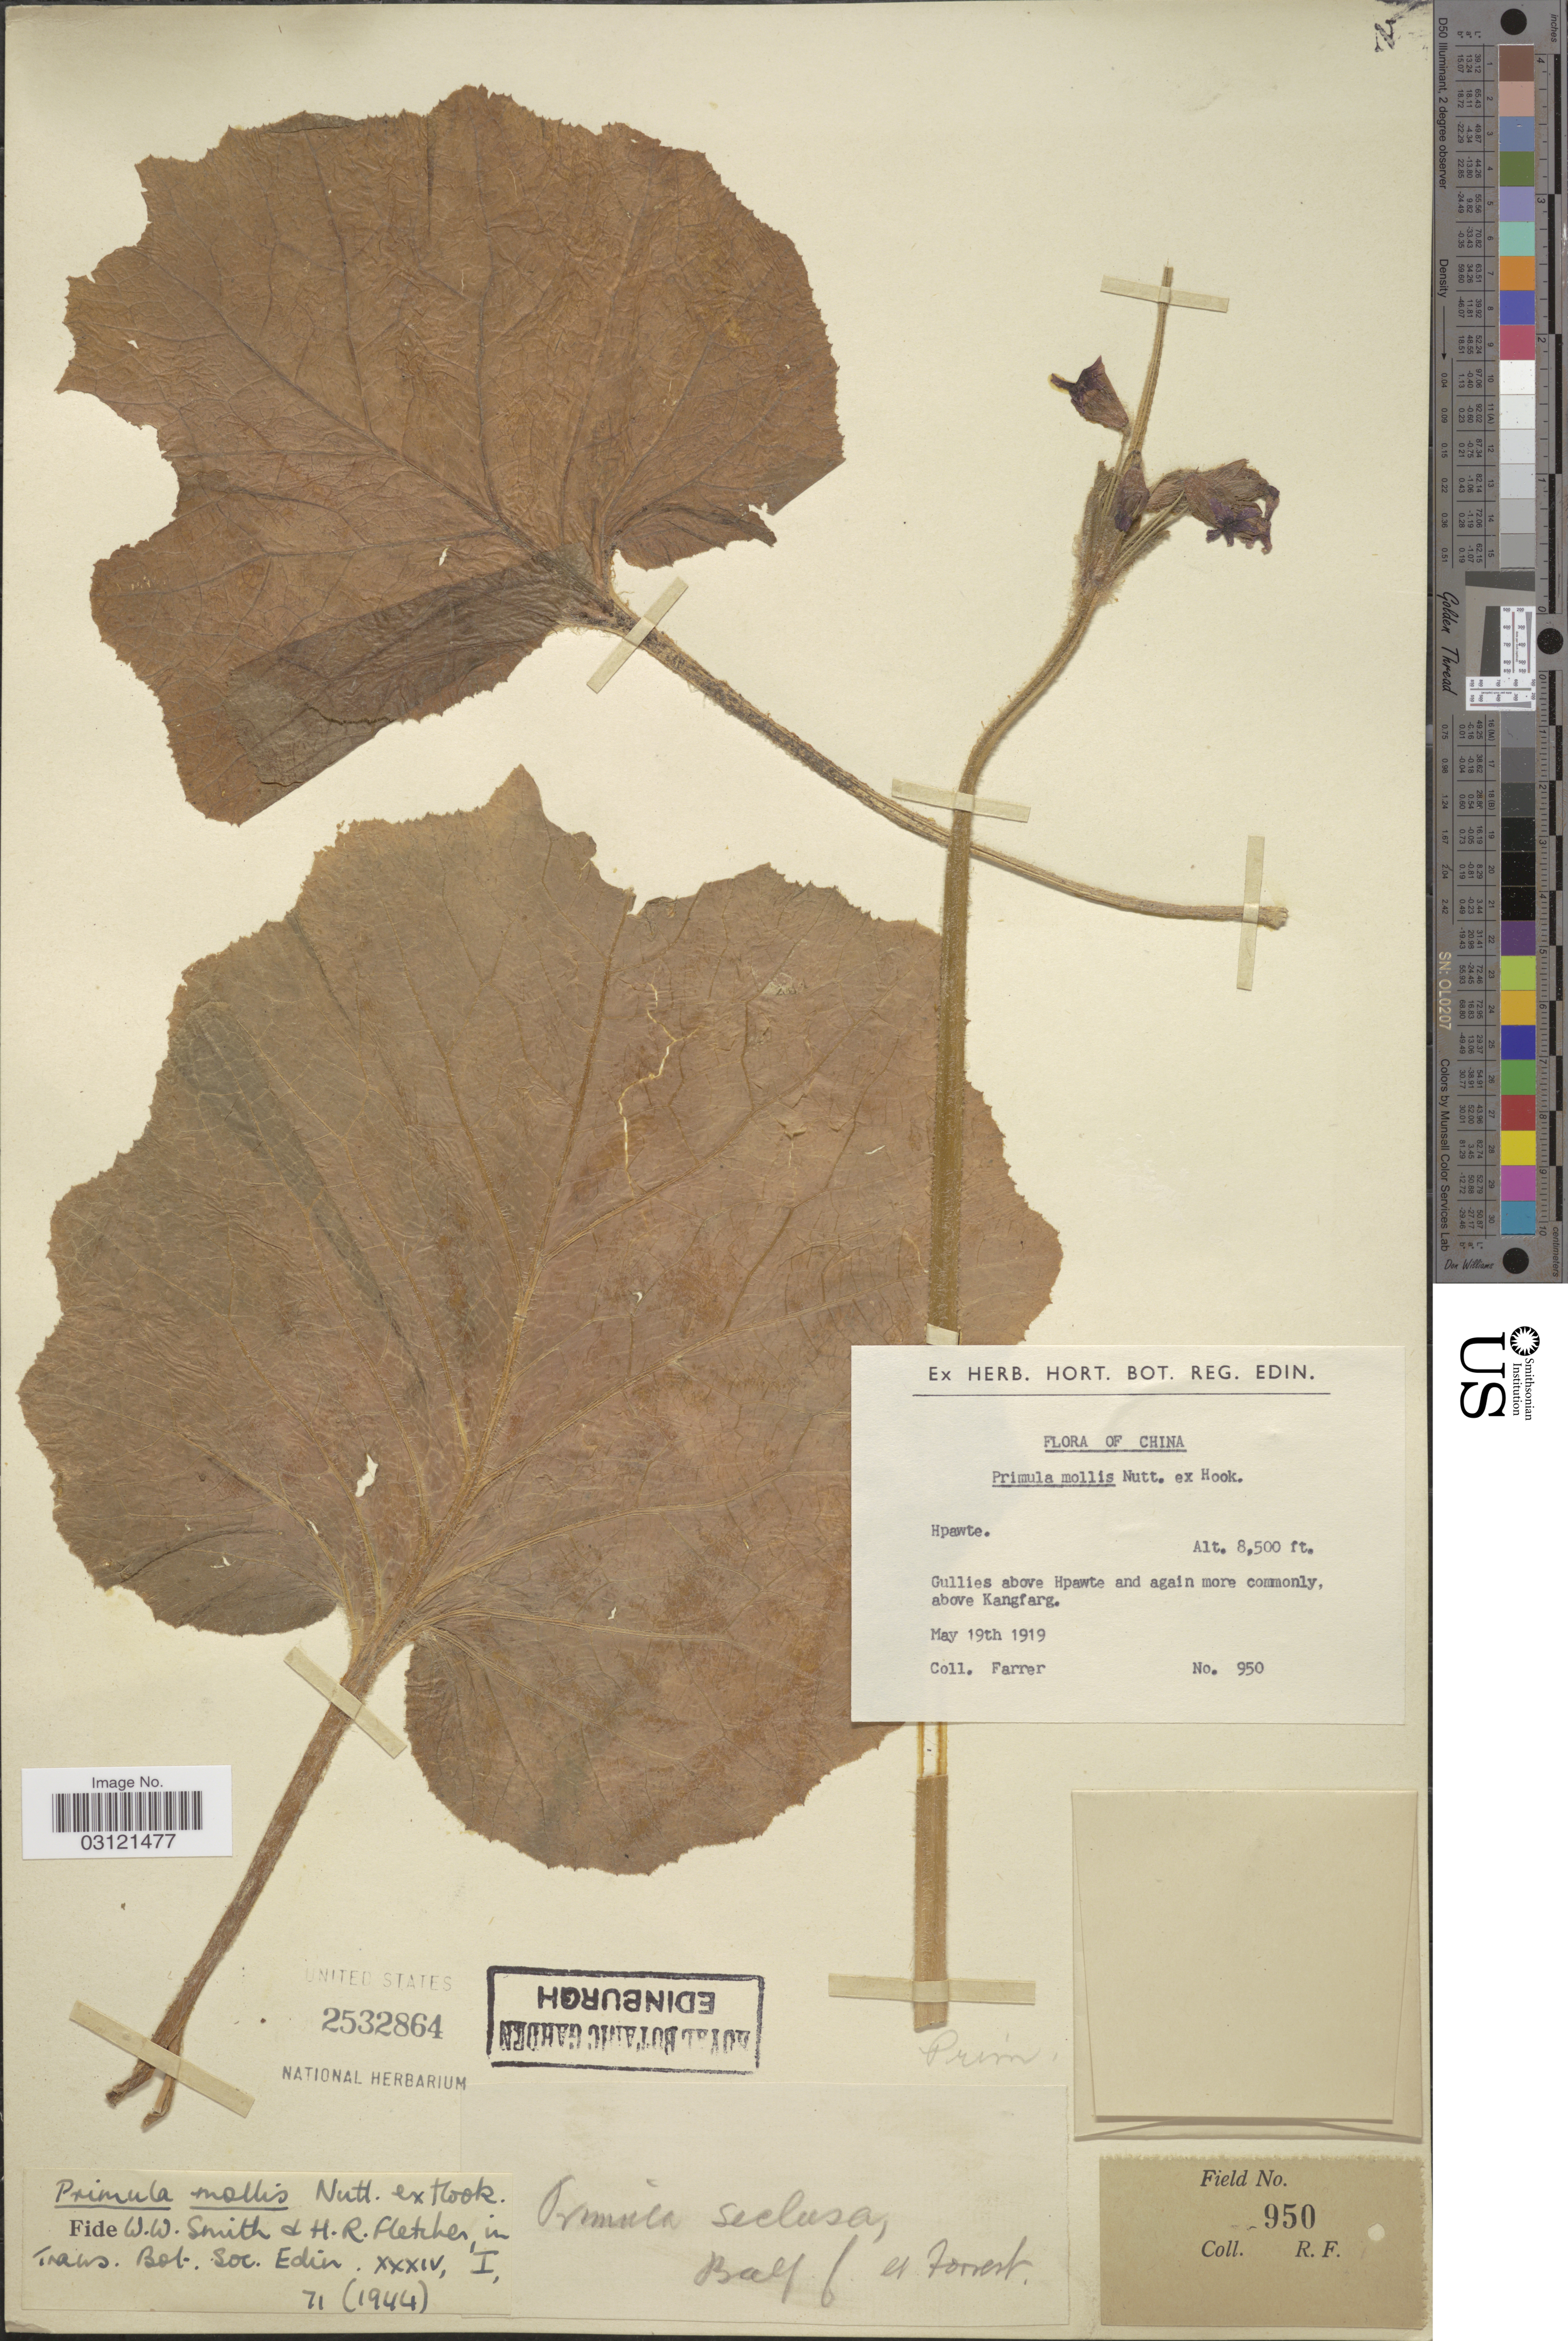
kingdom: Plantae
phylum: Tracheophyta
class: Magnoliopsida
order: Ericales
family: Primulaceae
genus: Primula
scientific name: Primula mollis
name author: Nutt. ex Hook.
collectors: R. Farrer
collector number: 950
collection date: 1919-05-19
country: China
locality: Hpawte. Gullies above Hpawte and again more commonly, above Kangfarg.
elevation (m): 2591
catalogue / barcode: US 2532864